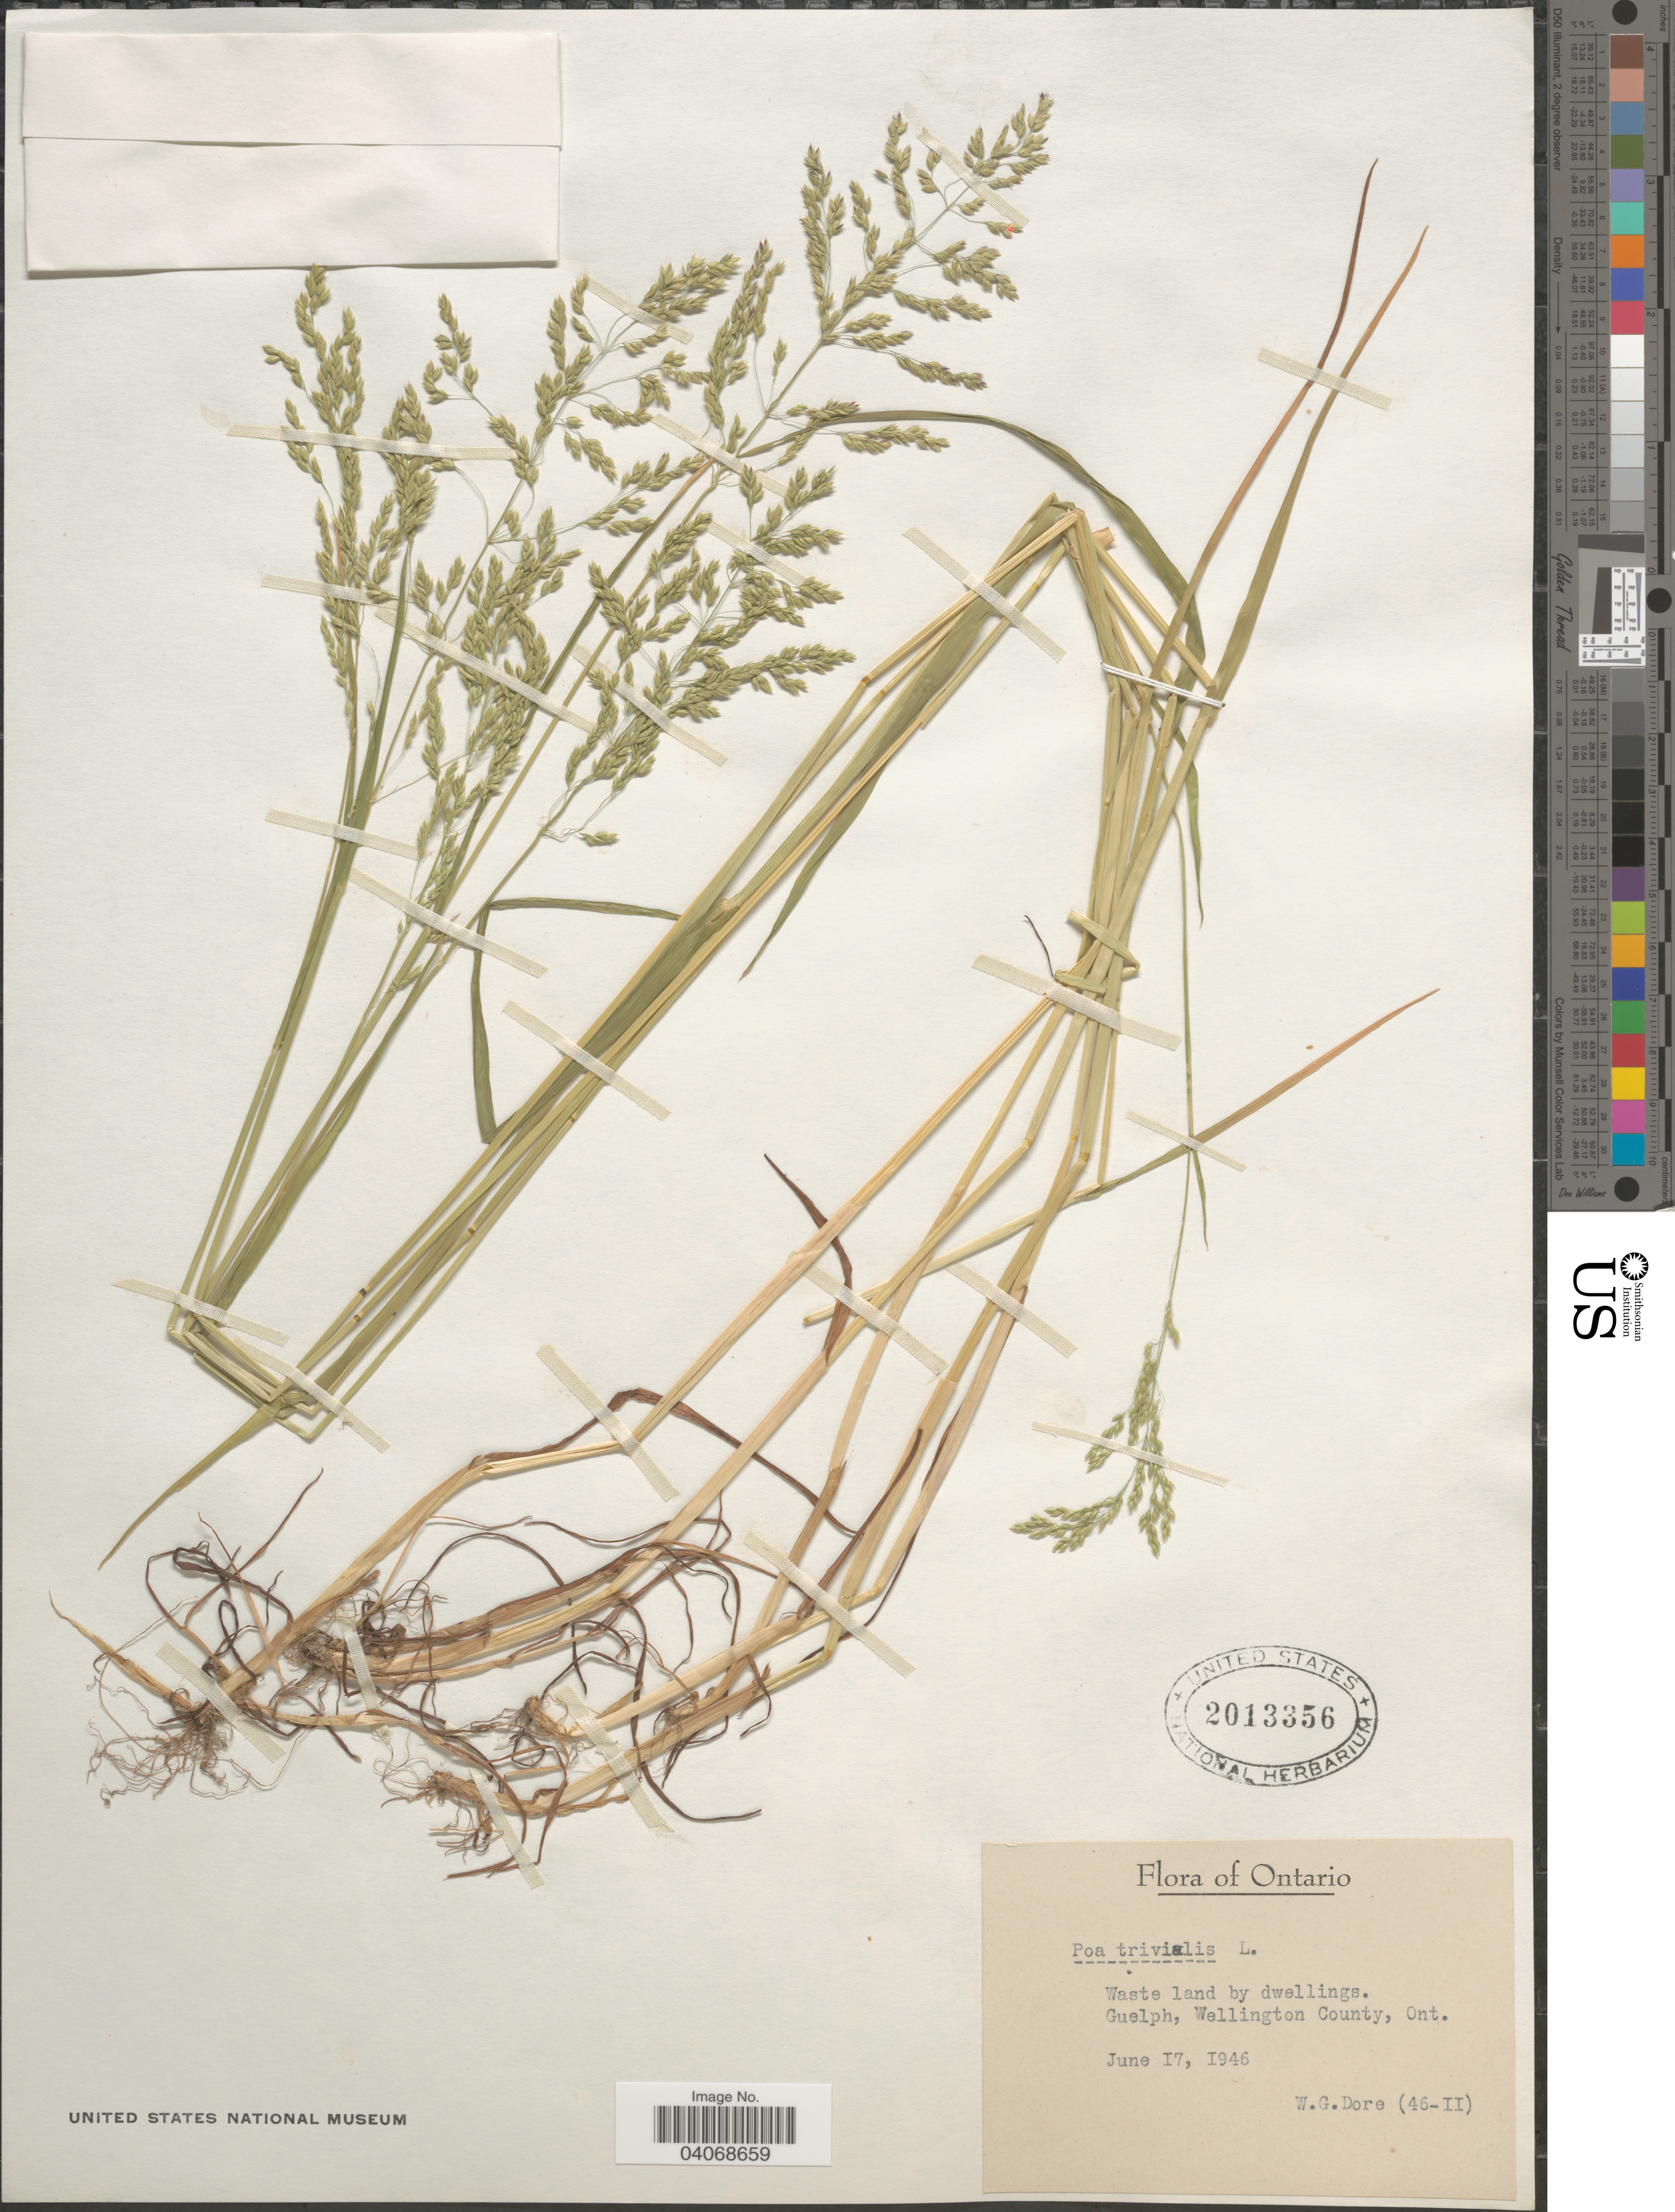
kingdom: Plantae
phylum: Tracheophyta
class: Liliopsida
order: Poales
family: Poaceae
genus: Poa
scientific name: Poa trivialis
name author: L.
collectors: W. Dore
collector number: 46-11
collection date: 1946-06-17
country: Canada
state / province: Ontario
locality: Waste land by dwellings. Guelph, Wellington County.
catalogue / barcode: US 2013356